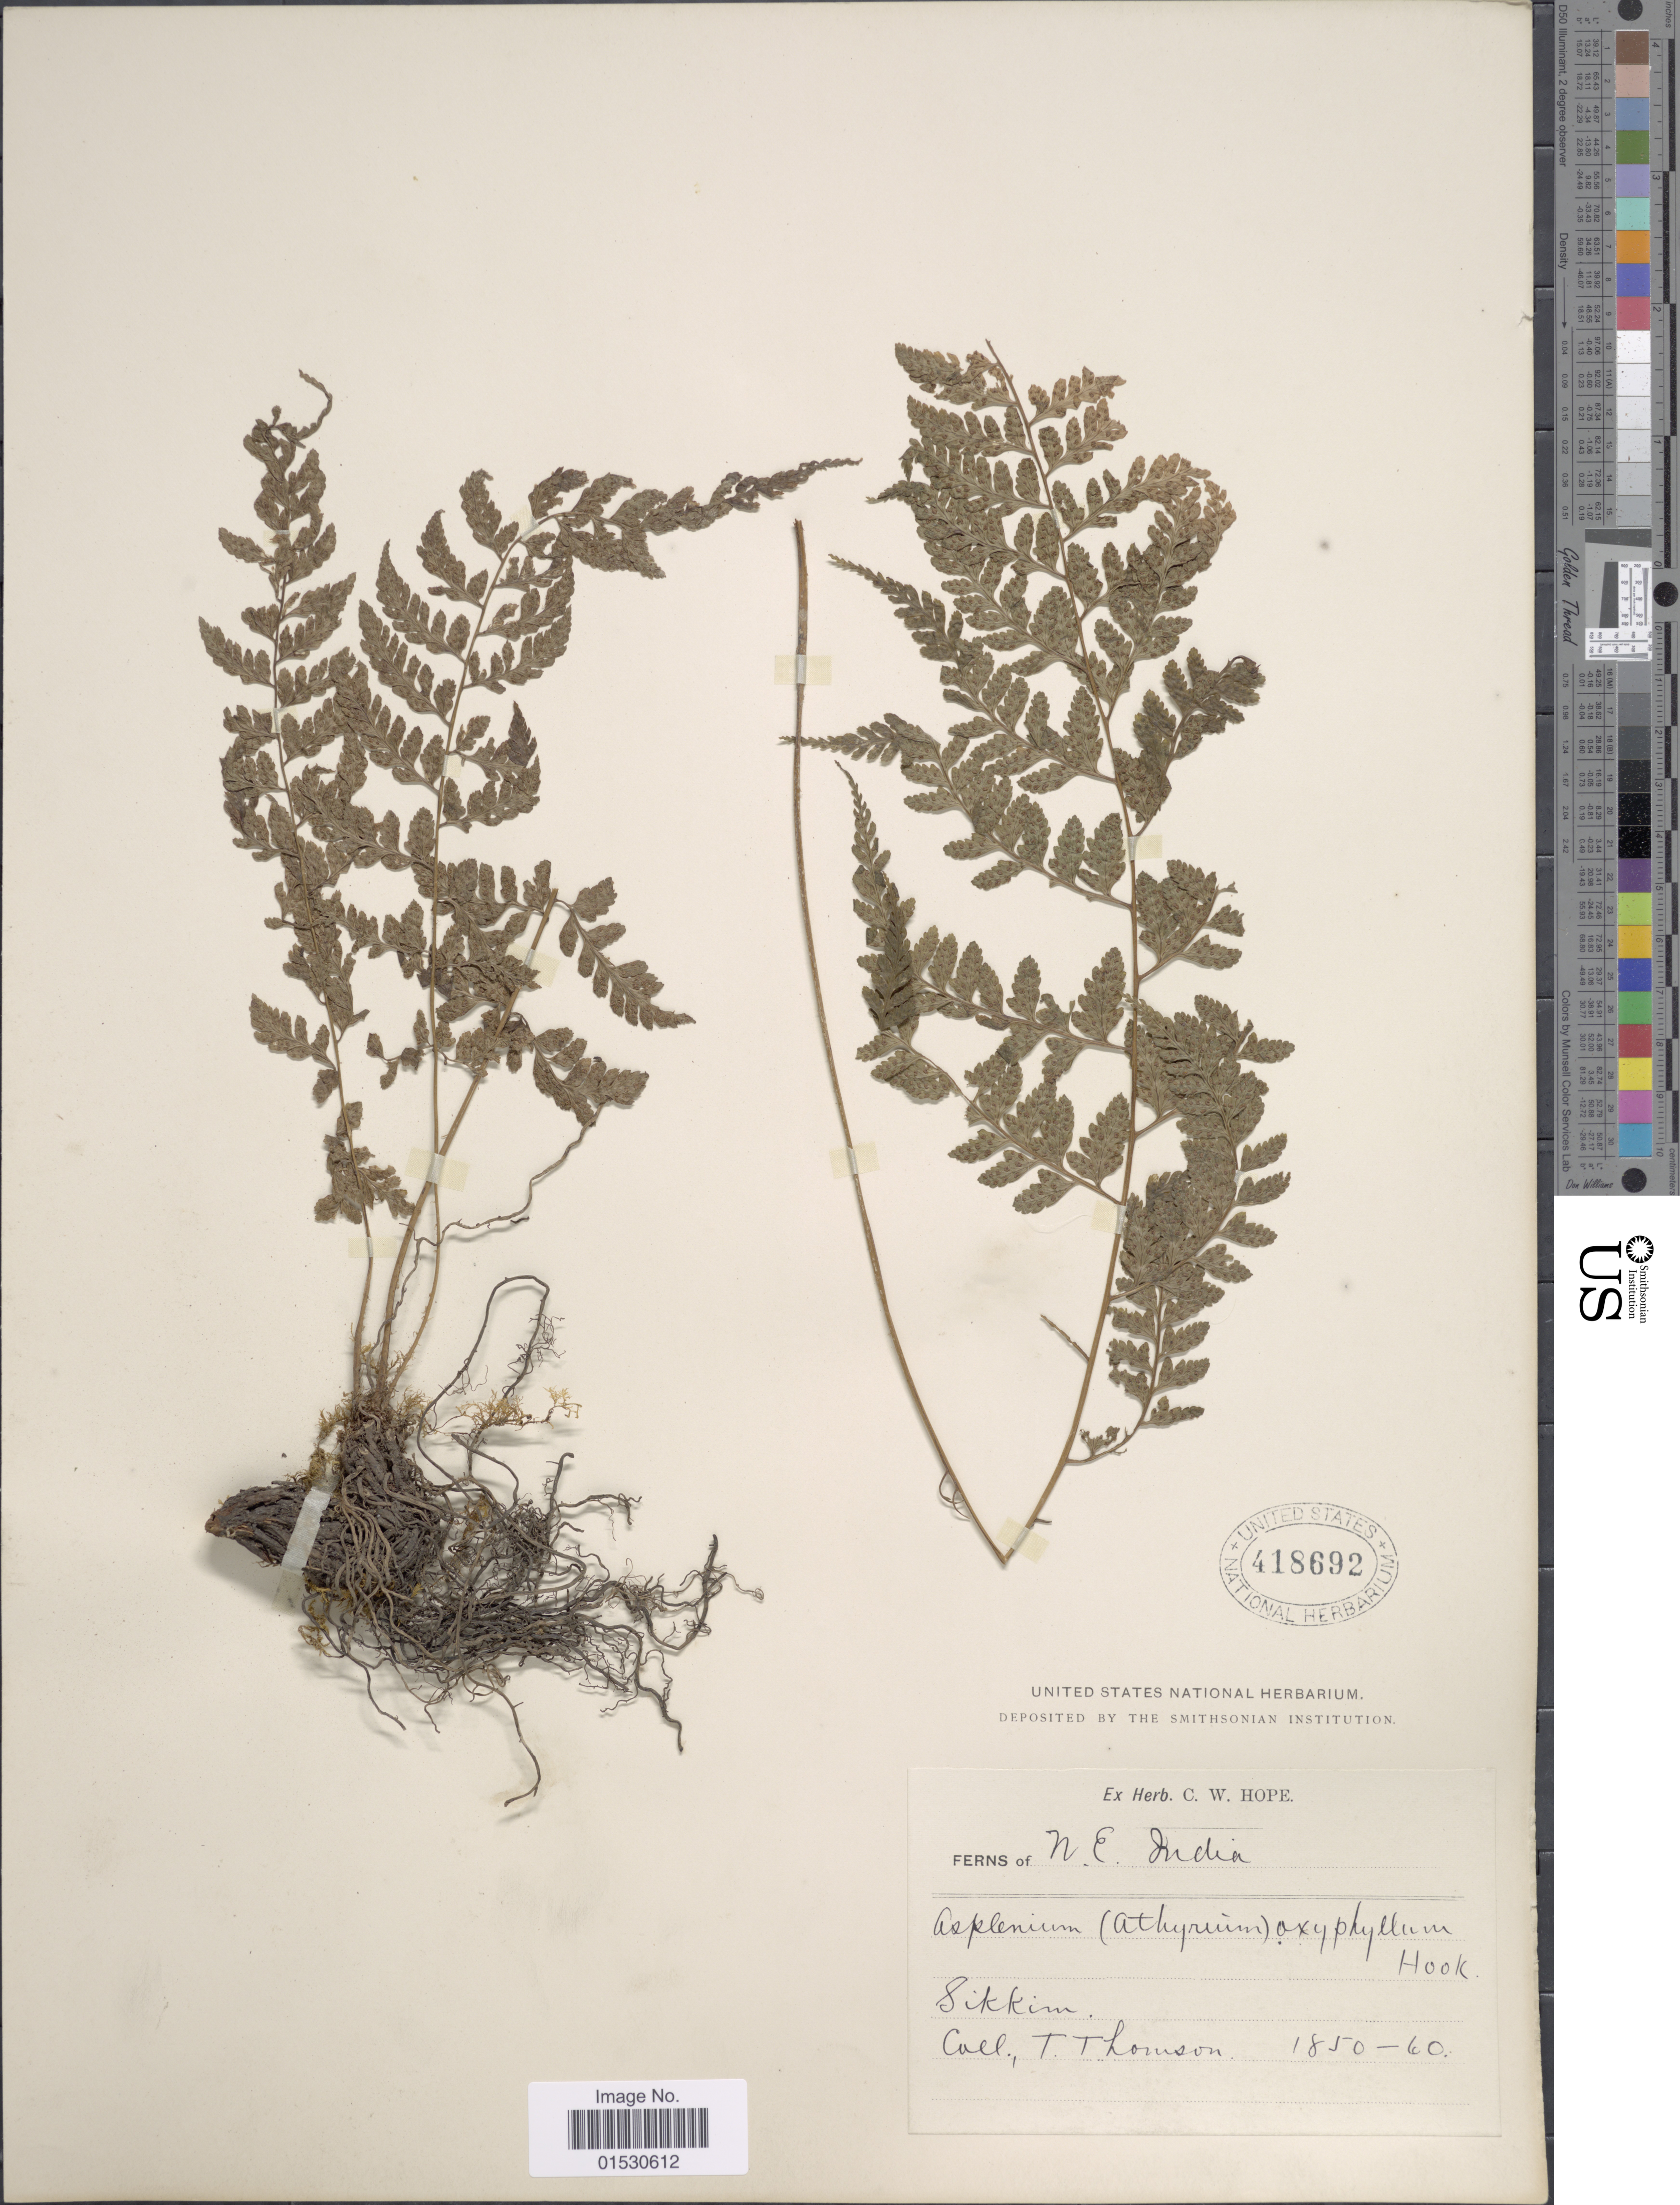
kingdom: Plantae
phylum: Tracheophyta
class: Polypodiopsida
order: Polypodiales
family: Athyriaceae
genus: Athyrium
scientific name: Athyrium drepanopterum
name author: (Kunze) A. Braun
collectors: T. Thomson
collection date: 1850/1860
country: India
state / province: Sikkim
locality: N.E India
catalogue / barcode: US 418692